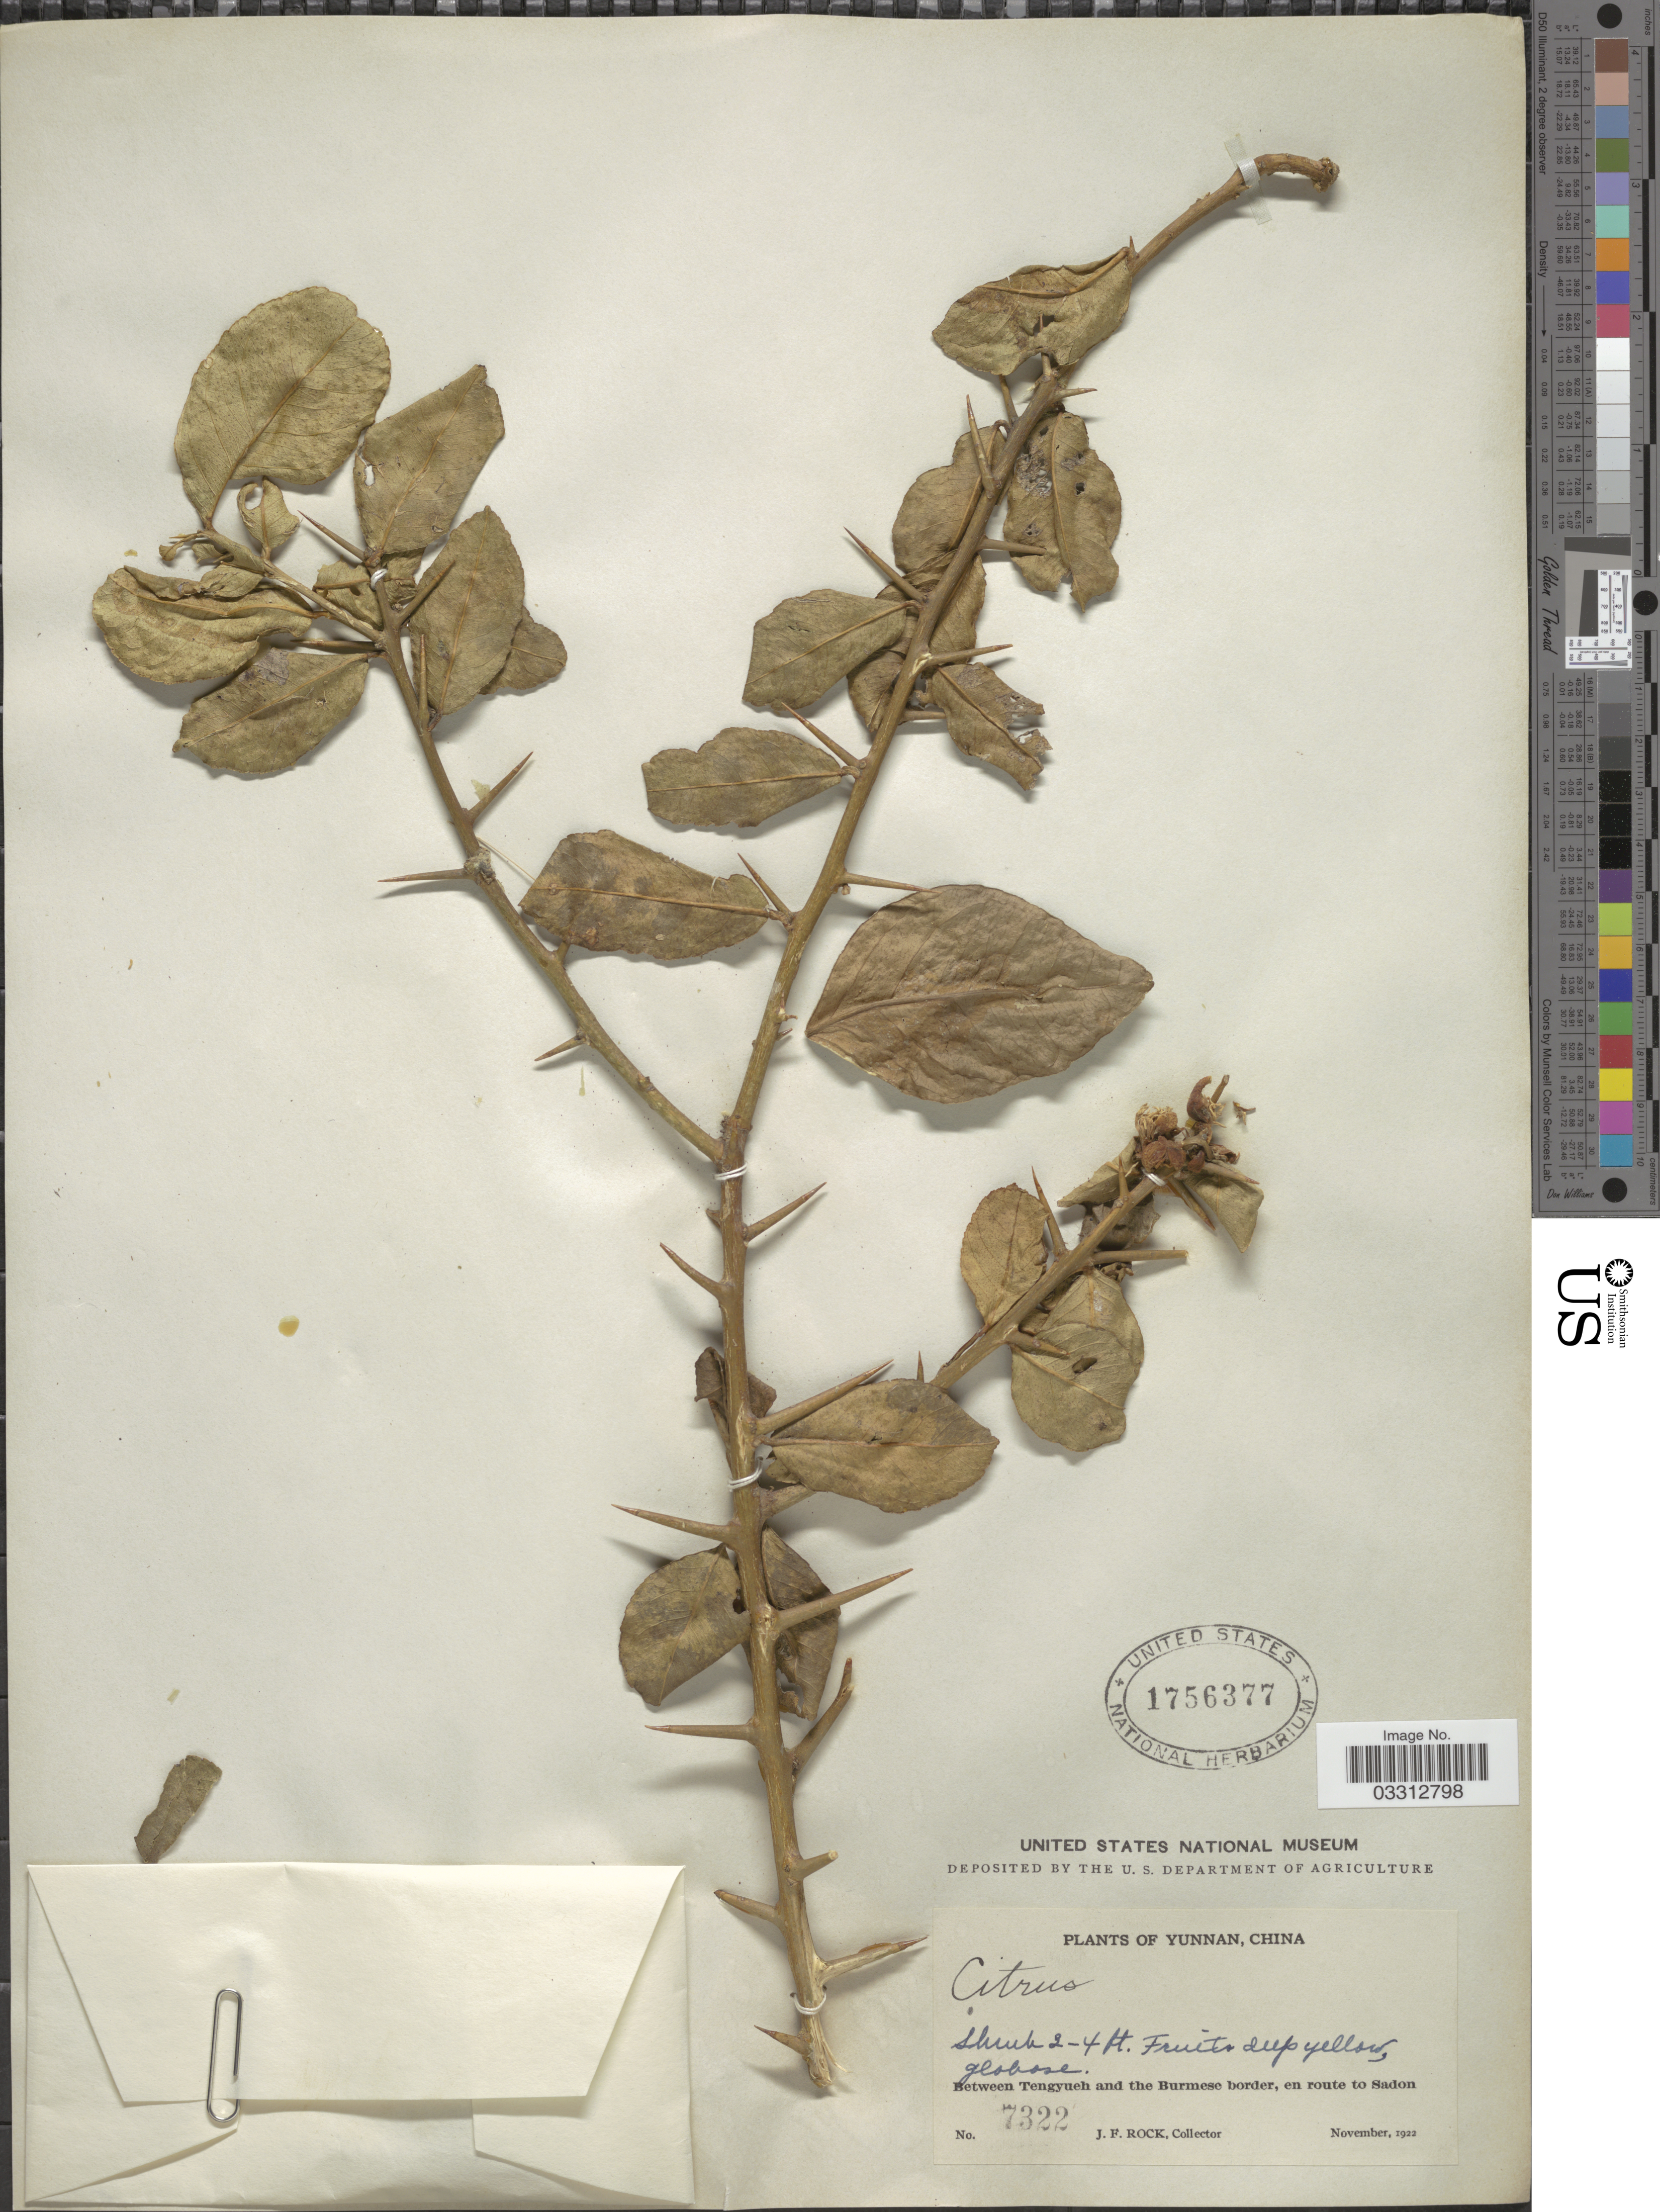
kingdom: Plantae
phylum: Tracheophyta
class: Magnoliopsida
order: Sapindales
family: Rutaceae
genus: Citrus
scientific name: Citrus sp.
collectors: J. Rock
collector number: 7322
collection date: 1922-11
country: China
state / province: Yunnan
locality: Between Tengyueh and the Burmese border, en route to Sadon.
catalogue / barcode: US 1756377